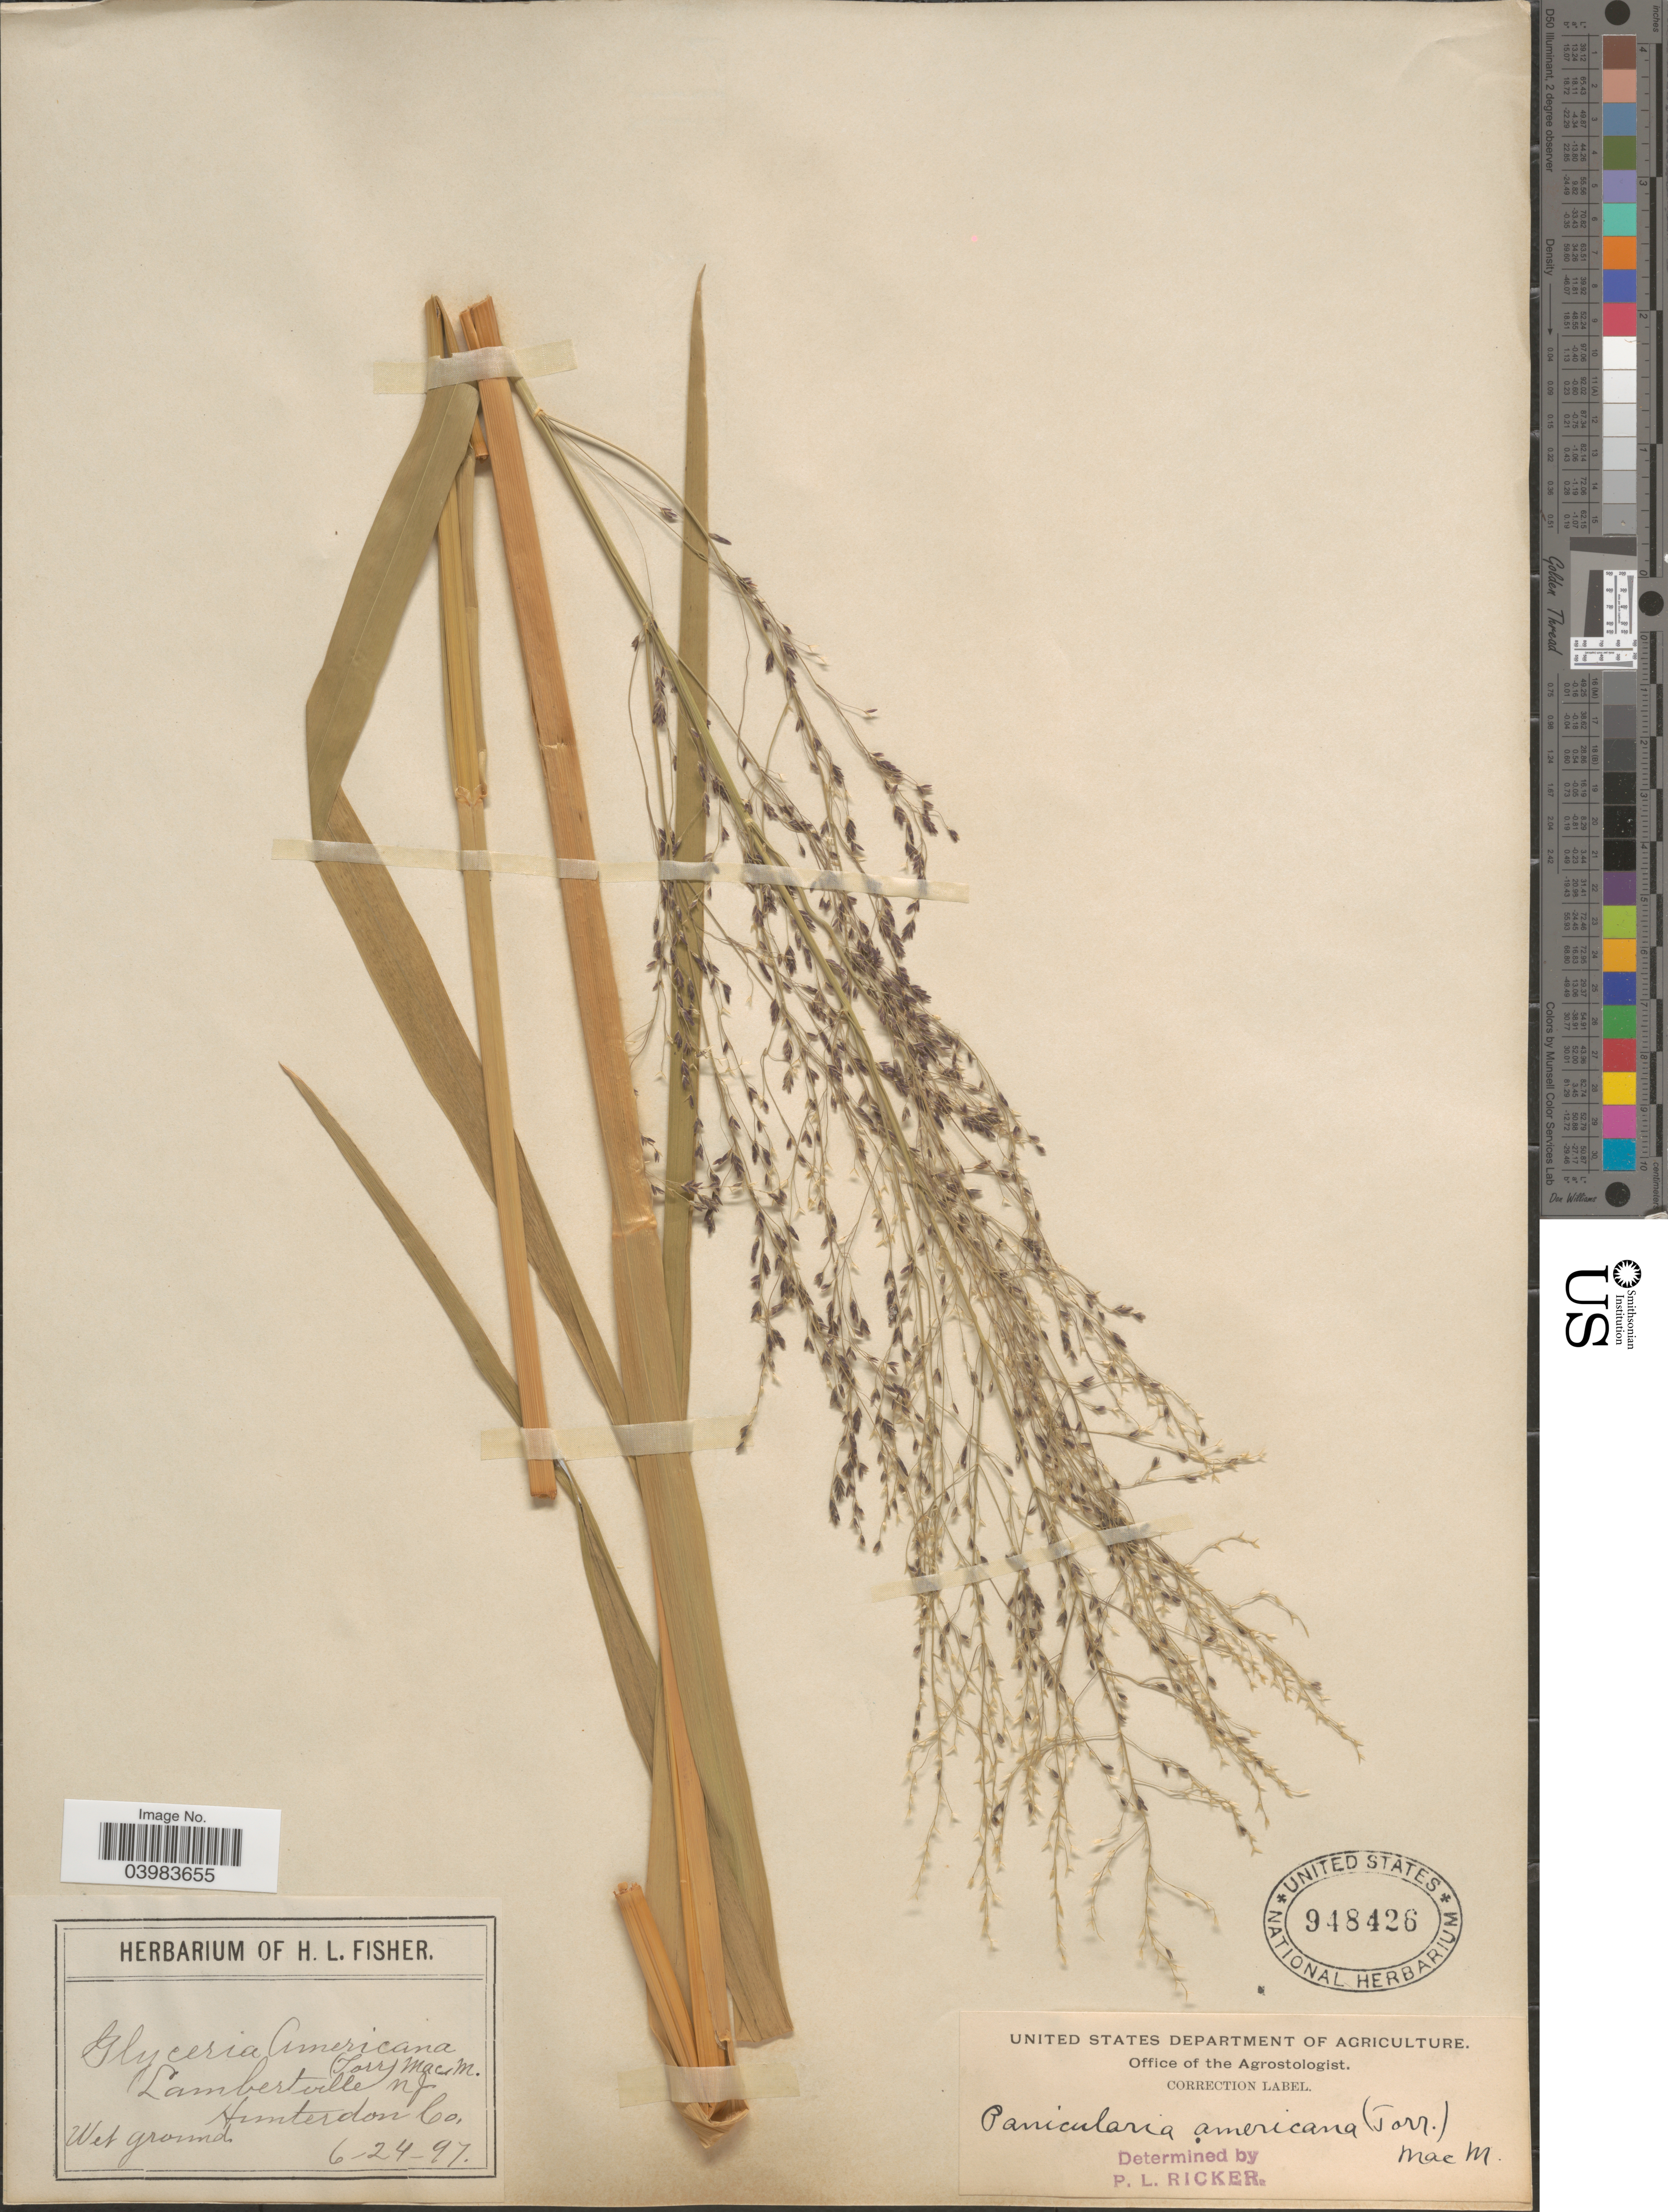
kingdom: Plantae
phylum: Tracheophyta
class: Liliopsida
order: Poales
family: Poaceae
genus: Glyceria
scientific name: Glyceria grandis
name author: S. Watson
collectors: ex herb. of H. L. Fisher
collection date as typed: Transcribed d/m/y: 24/6/97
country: United States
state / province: New Jersey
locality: Lambertville. Hunterdon Co. Wet ground.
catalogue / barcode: US 948426